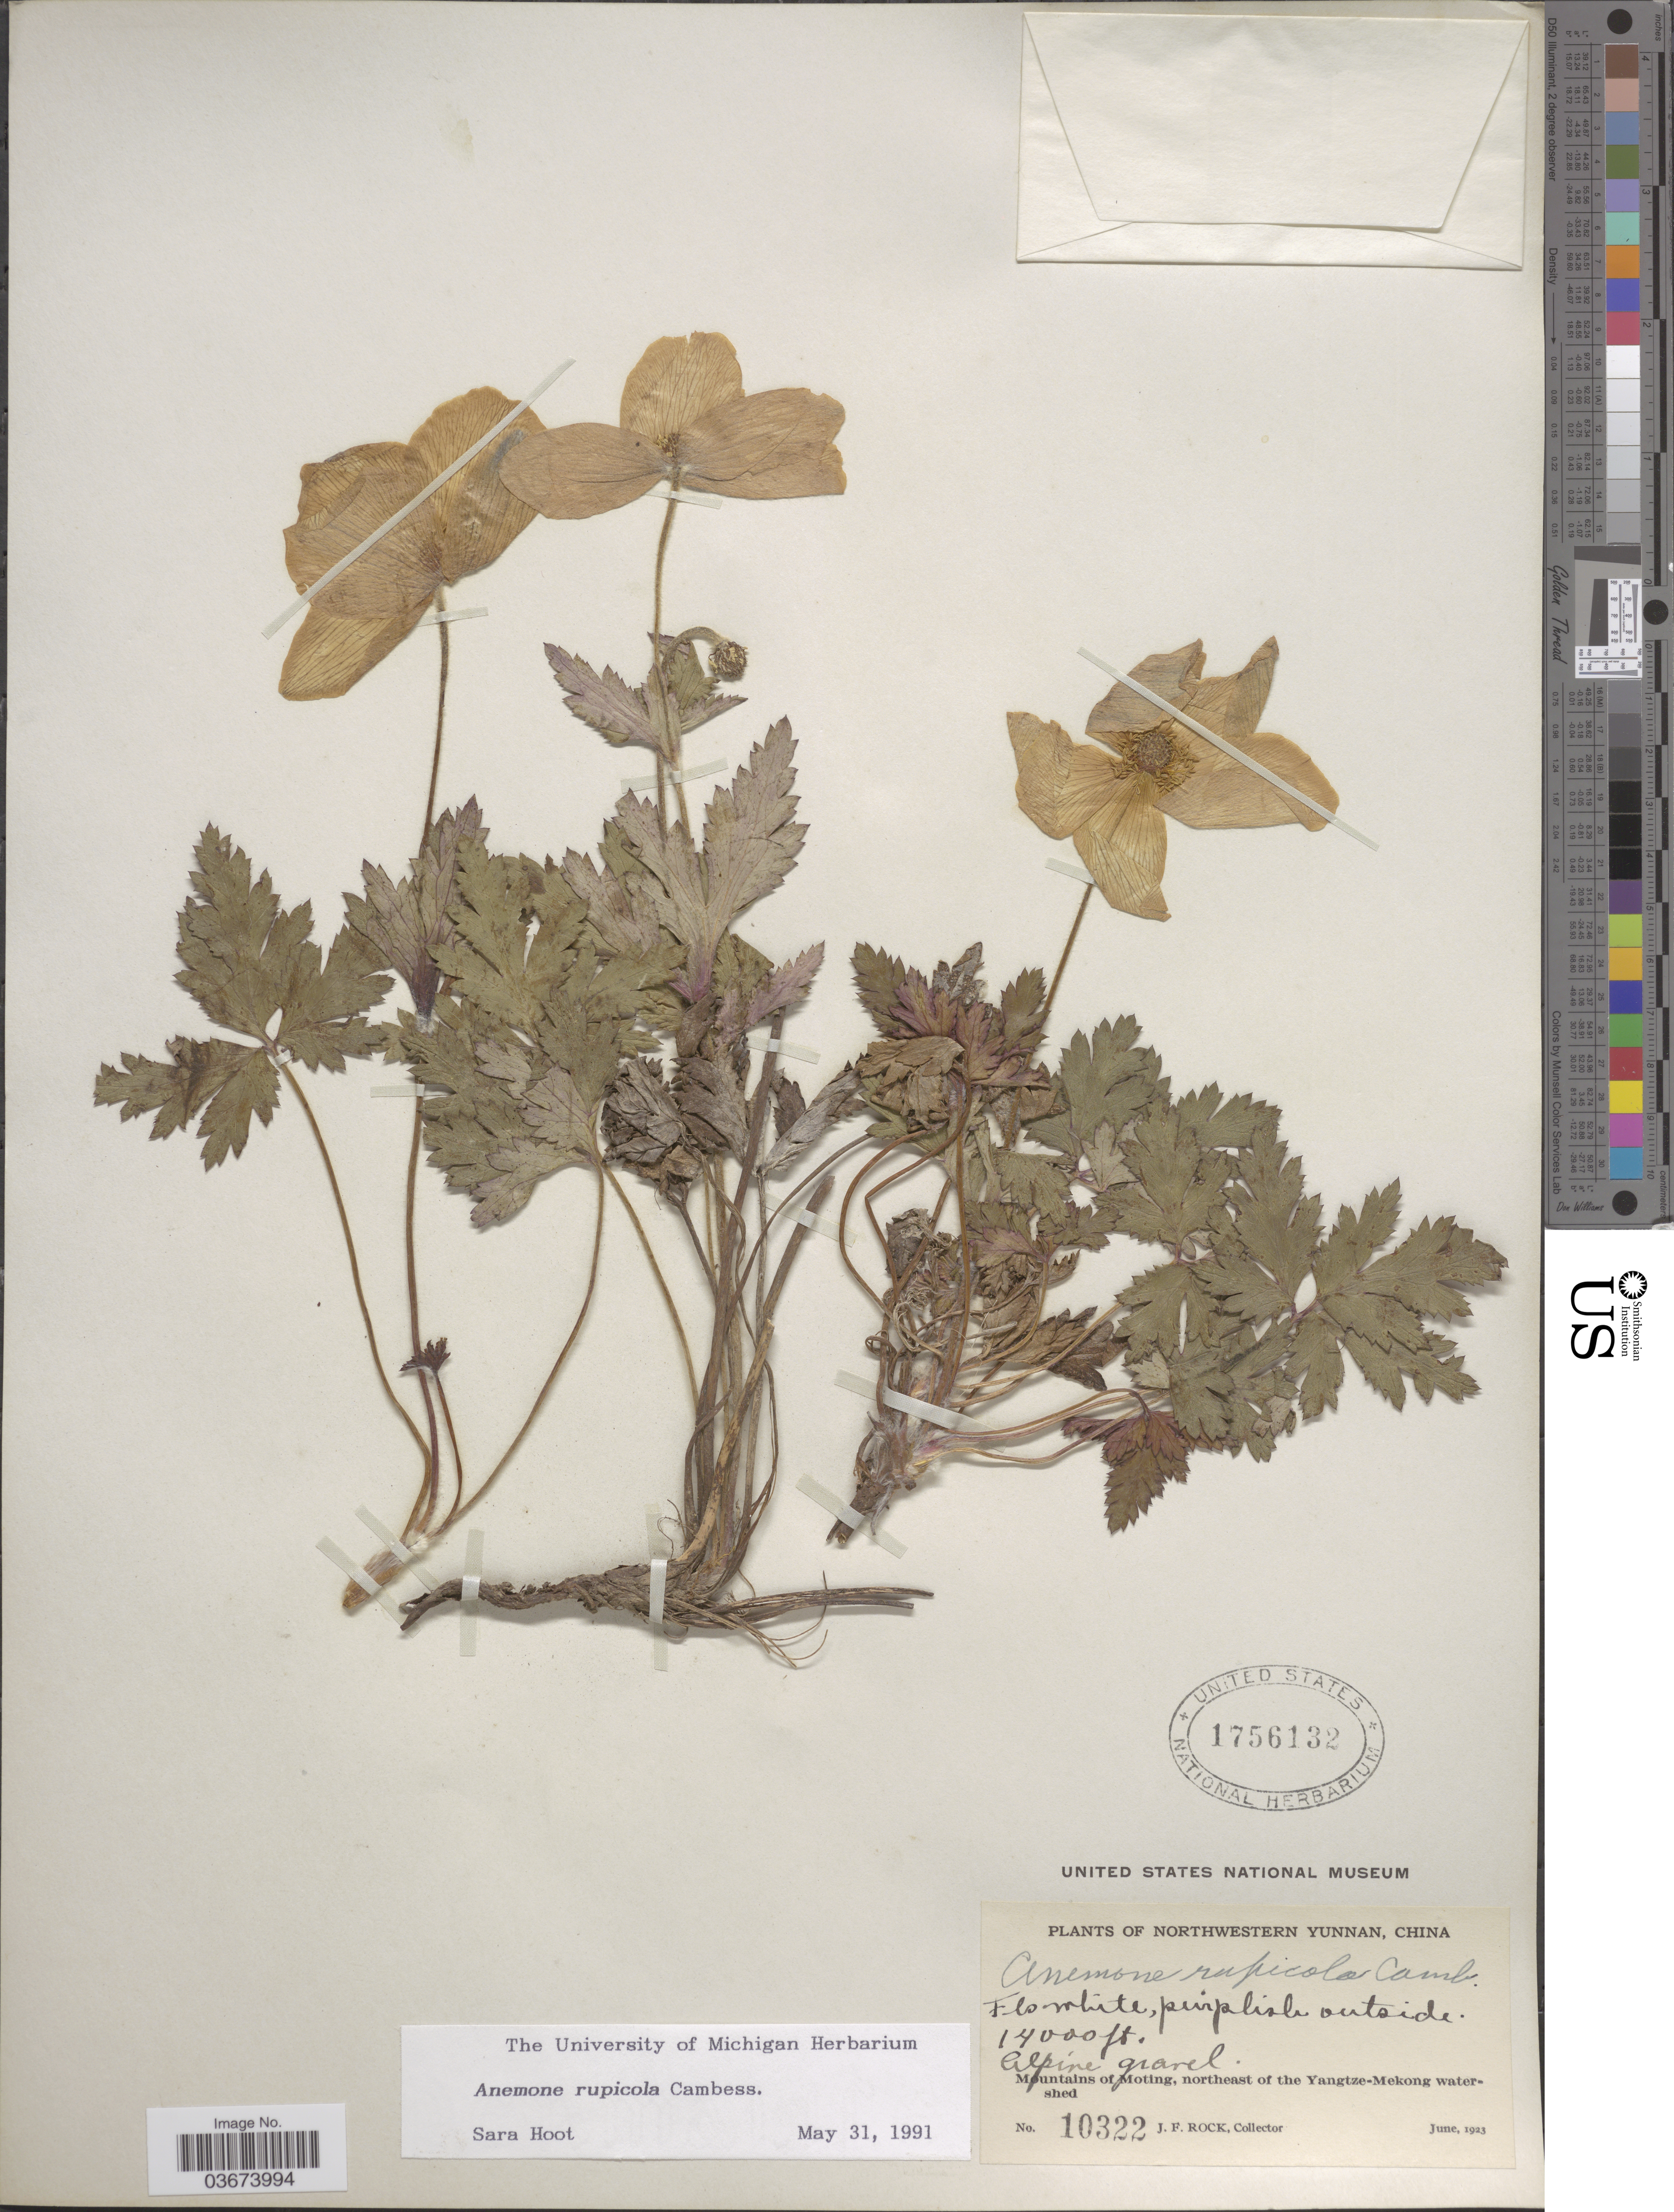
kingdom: Plantae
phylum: Tracheophyta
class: Magnoliopsida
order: Ranunculales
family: Ranunculaceae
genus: Anemone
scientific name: Anemone rupicola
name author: Cambess.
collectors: J. Rock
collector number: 10322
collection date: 1923-06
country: China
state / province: Yunnan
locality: Northwestern Yunnan. Alpine gravel. Mountains of Moting, northeast of the Yangtze-Mekong watershed.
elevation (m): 4267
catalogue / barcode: US 1756132